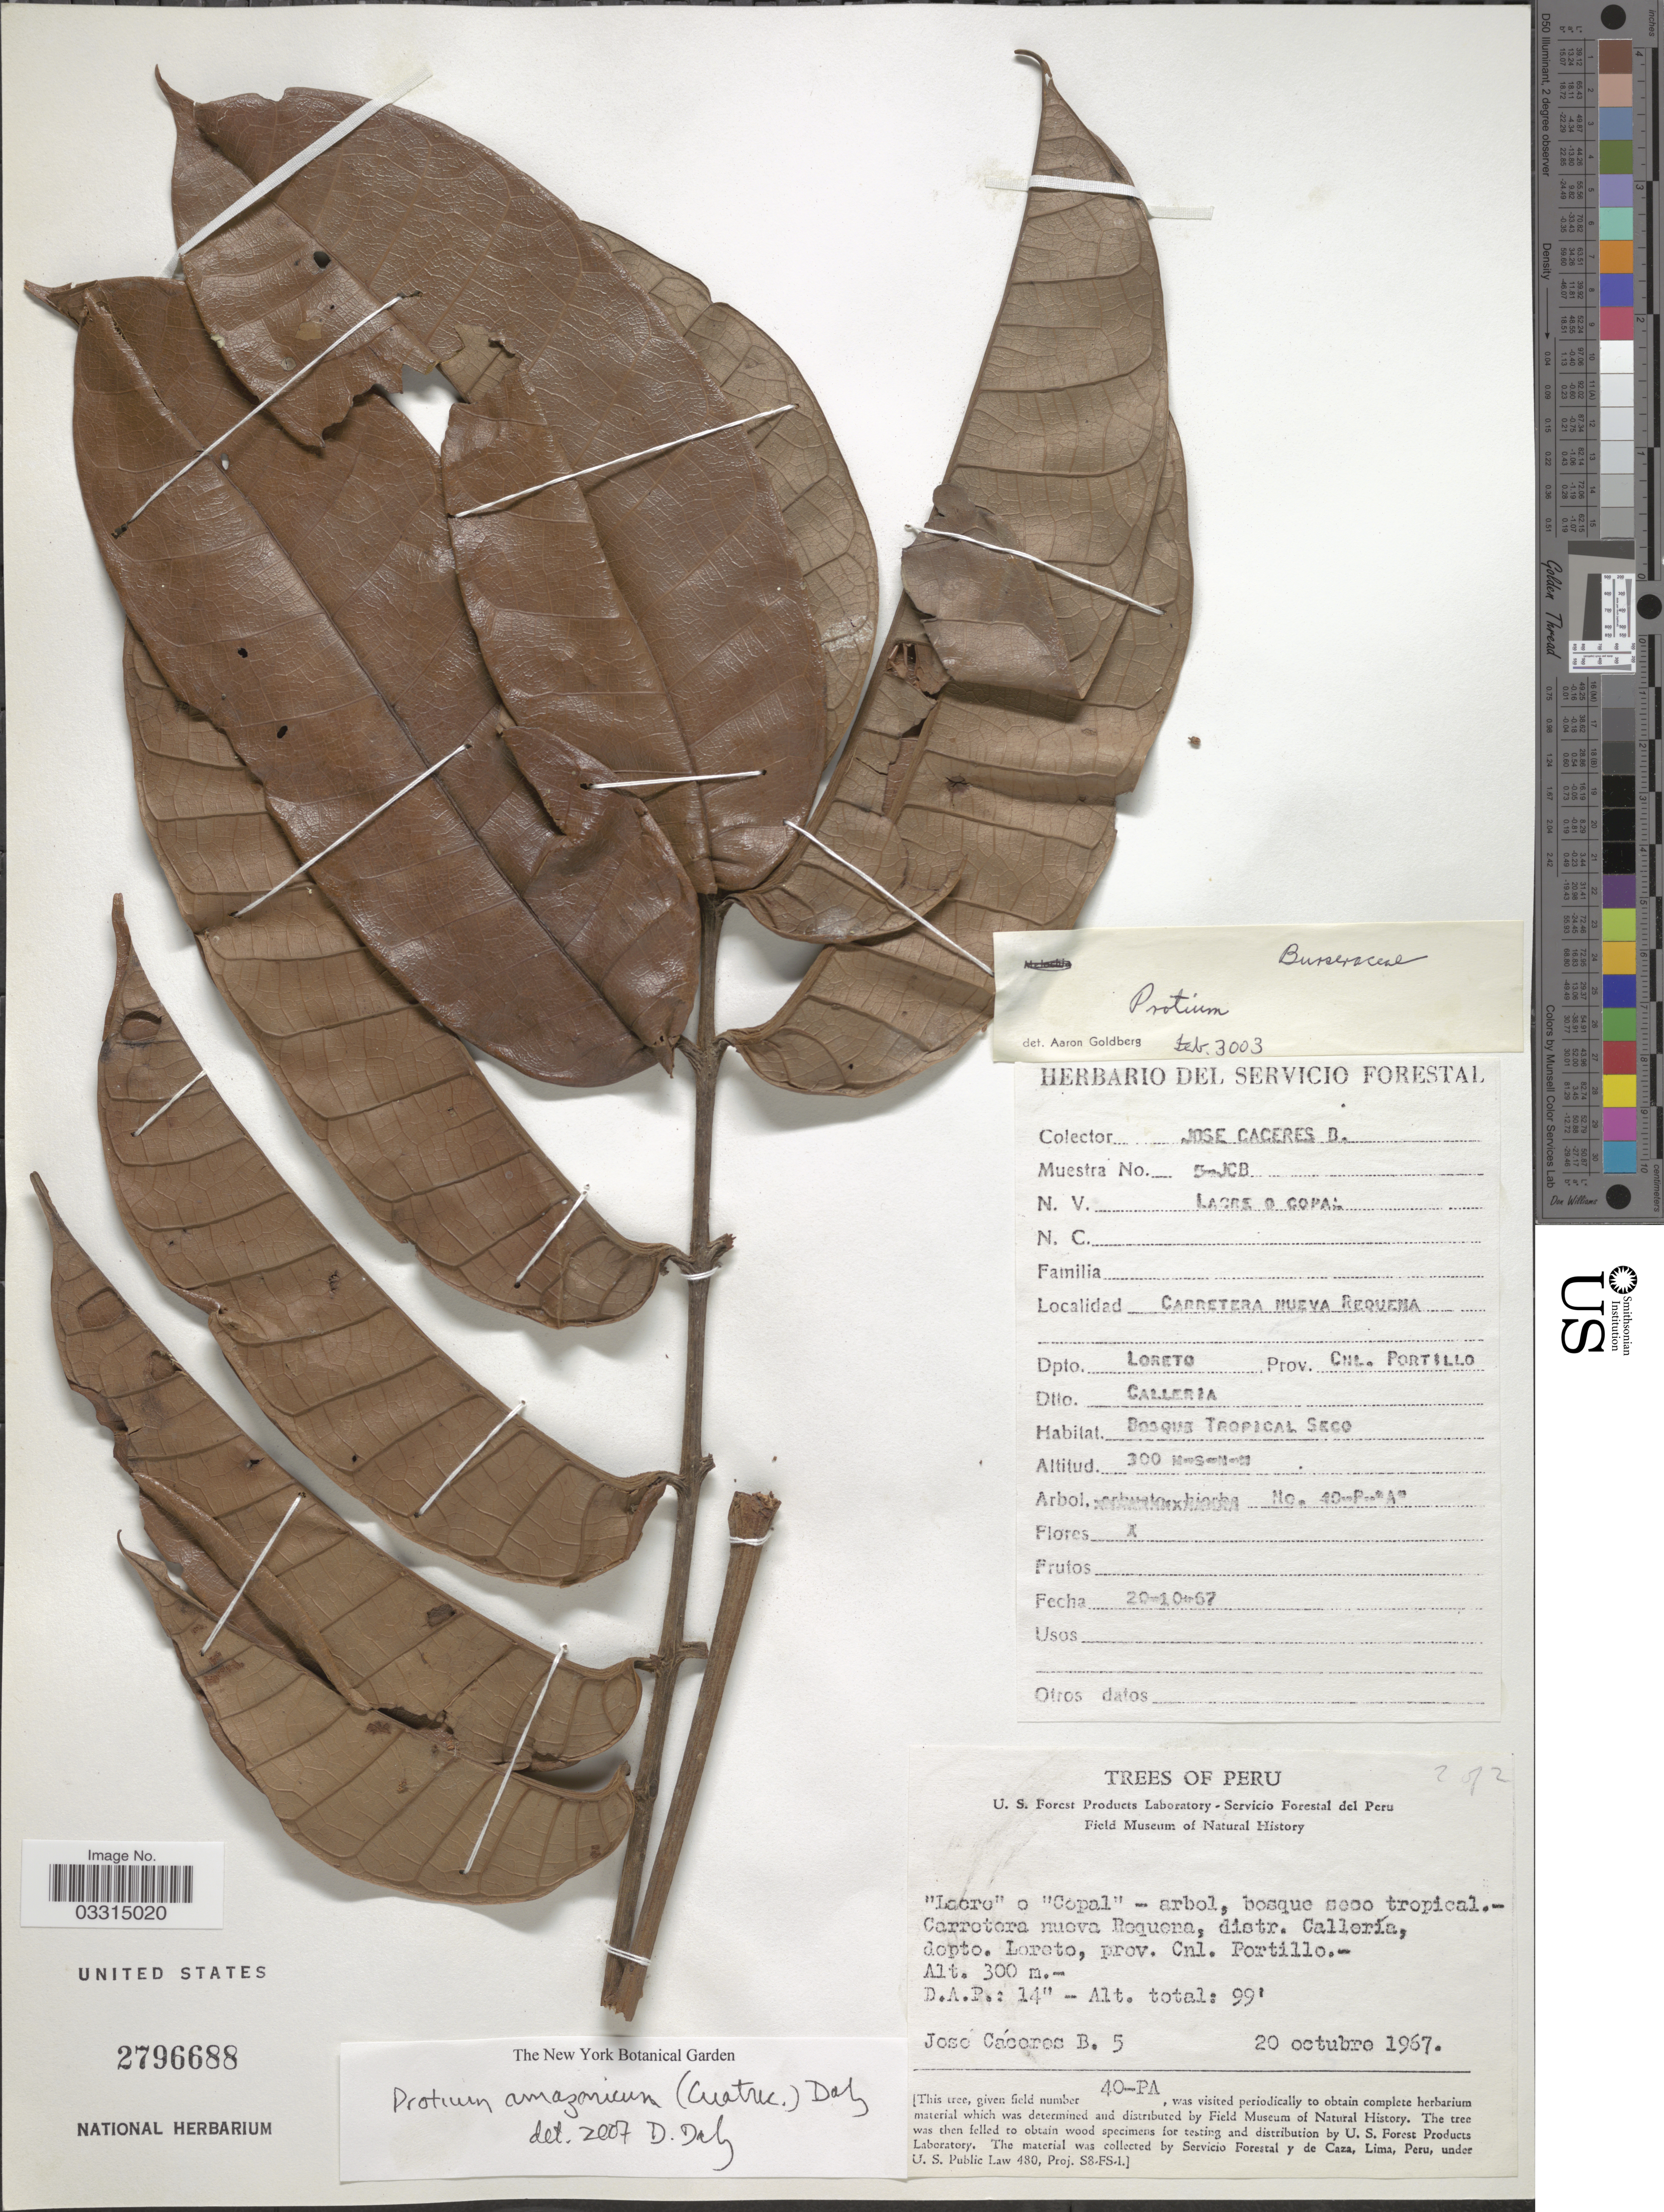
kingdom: Plantae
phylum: Tracheophyta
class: Magnoliopsida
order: Sapindales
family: Burseraceae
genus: Protium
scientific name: Protium amazonicum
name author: (Cuatrec.) Daly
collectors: J. Cáceres B.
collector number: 5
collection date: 1967-10-20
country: Peru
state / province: Loreto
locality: Carretera nueva Requena, distr. Callería. depto. Loreto, prov. Cnl. Portillo.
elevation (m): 300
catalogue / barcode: US 2796688